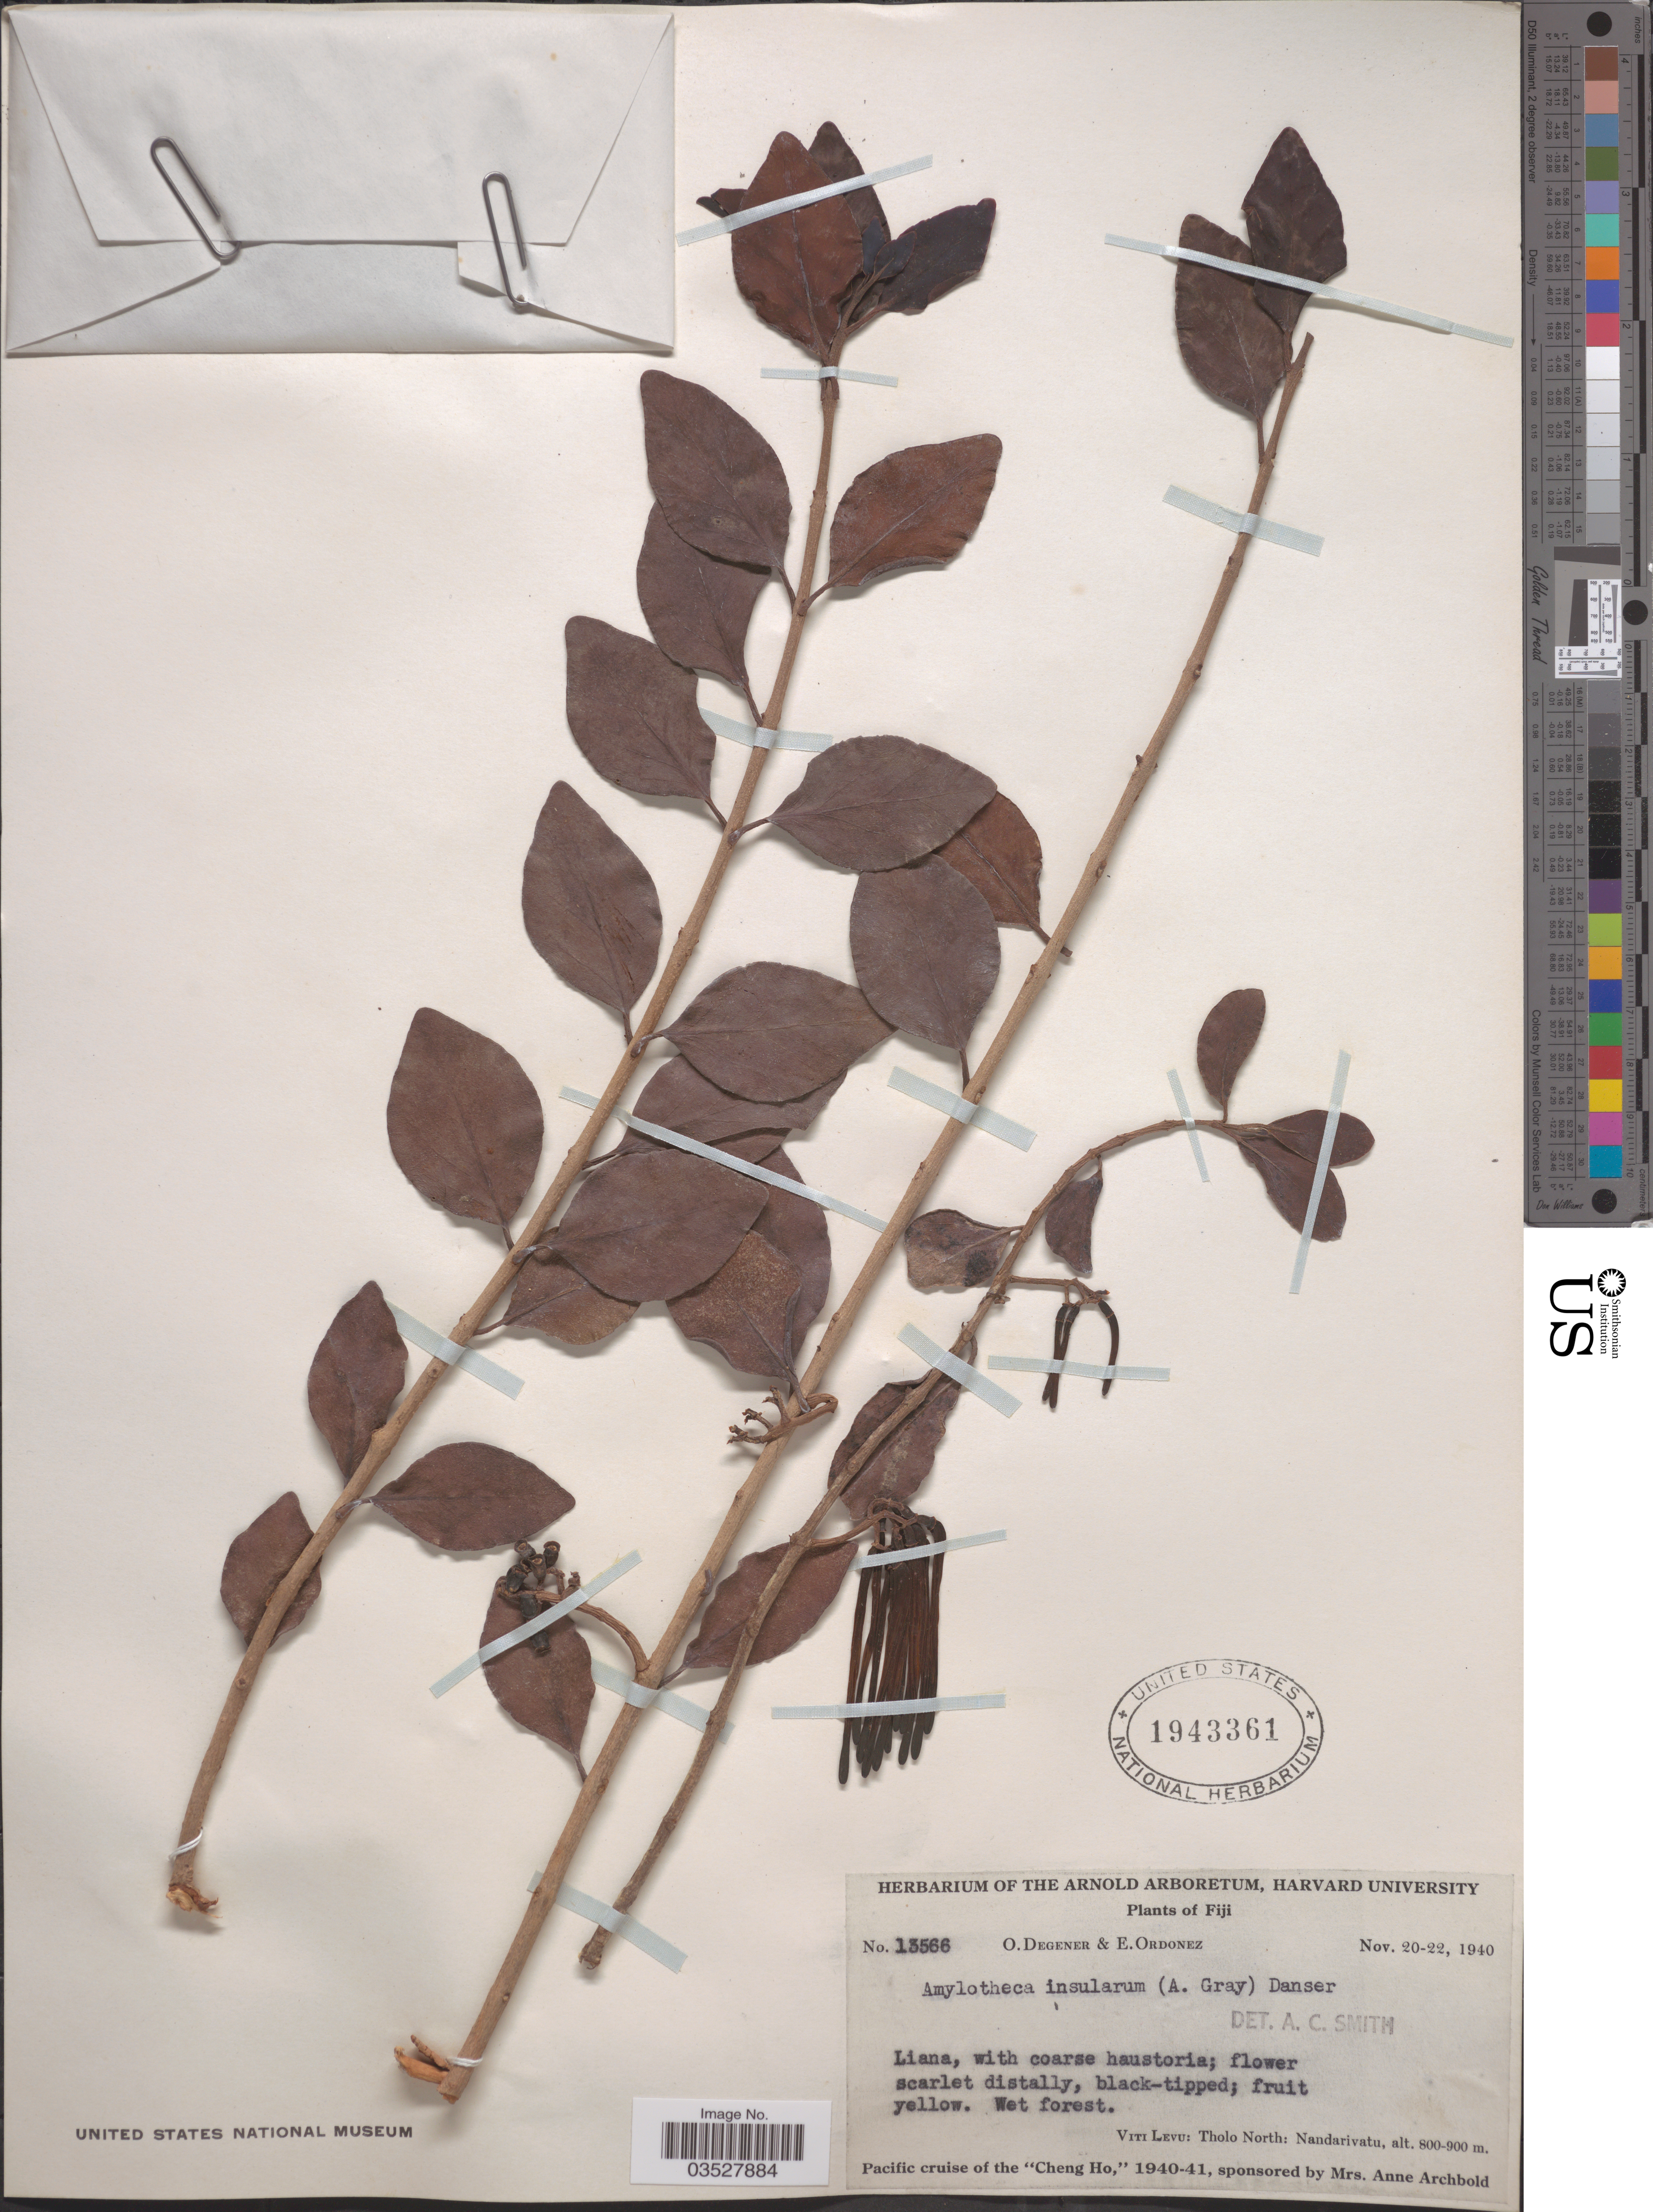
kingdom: Plantae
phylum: Tracheophyta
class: Magnoliopsida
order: Santalales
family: Loranthaceae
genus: Amylotheca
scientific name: Amylotheca insularum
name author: (A. Gray) Danser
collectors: O. Degener & E. Ordonez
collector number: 13566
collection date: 1940-11-20/1940-11-22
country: Fiji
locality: Viti Levu: Tholo North: Nandarivatu.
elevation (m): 800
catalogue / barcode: US 1943361